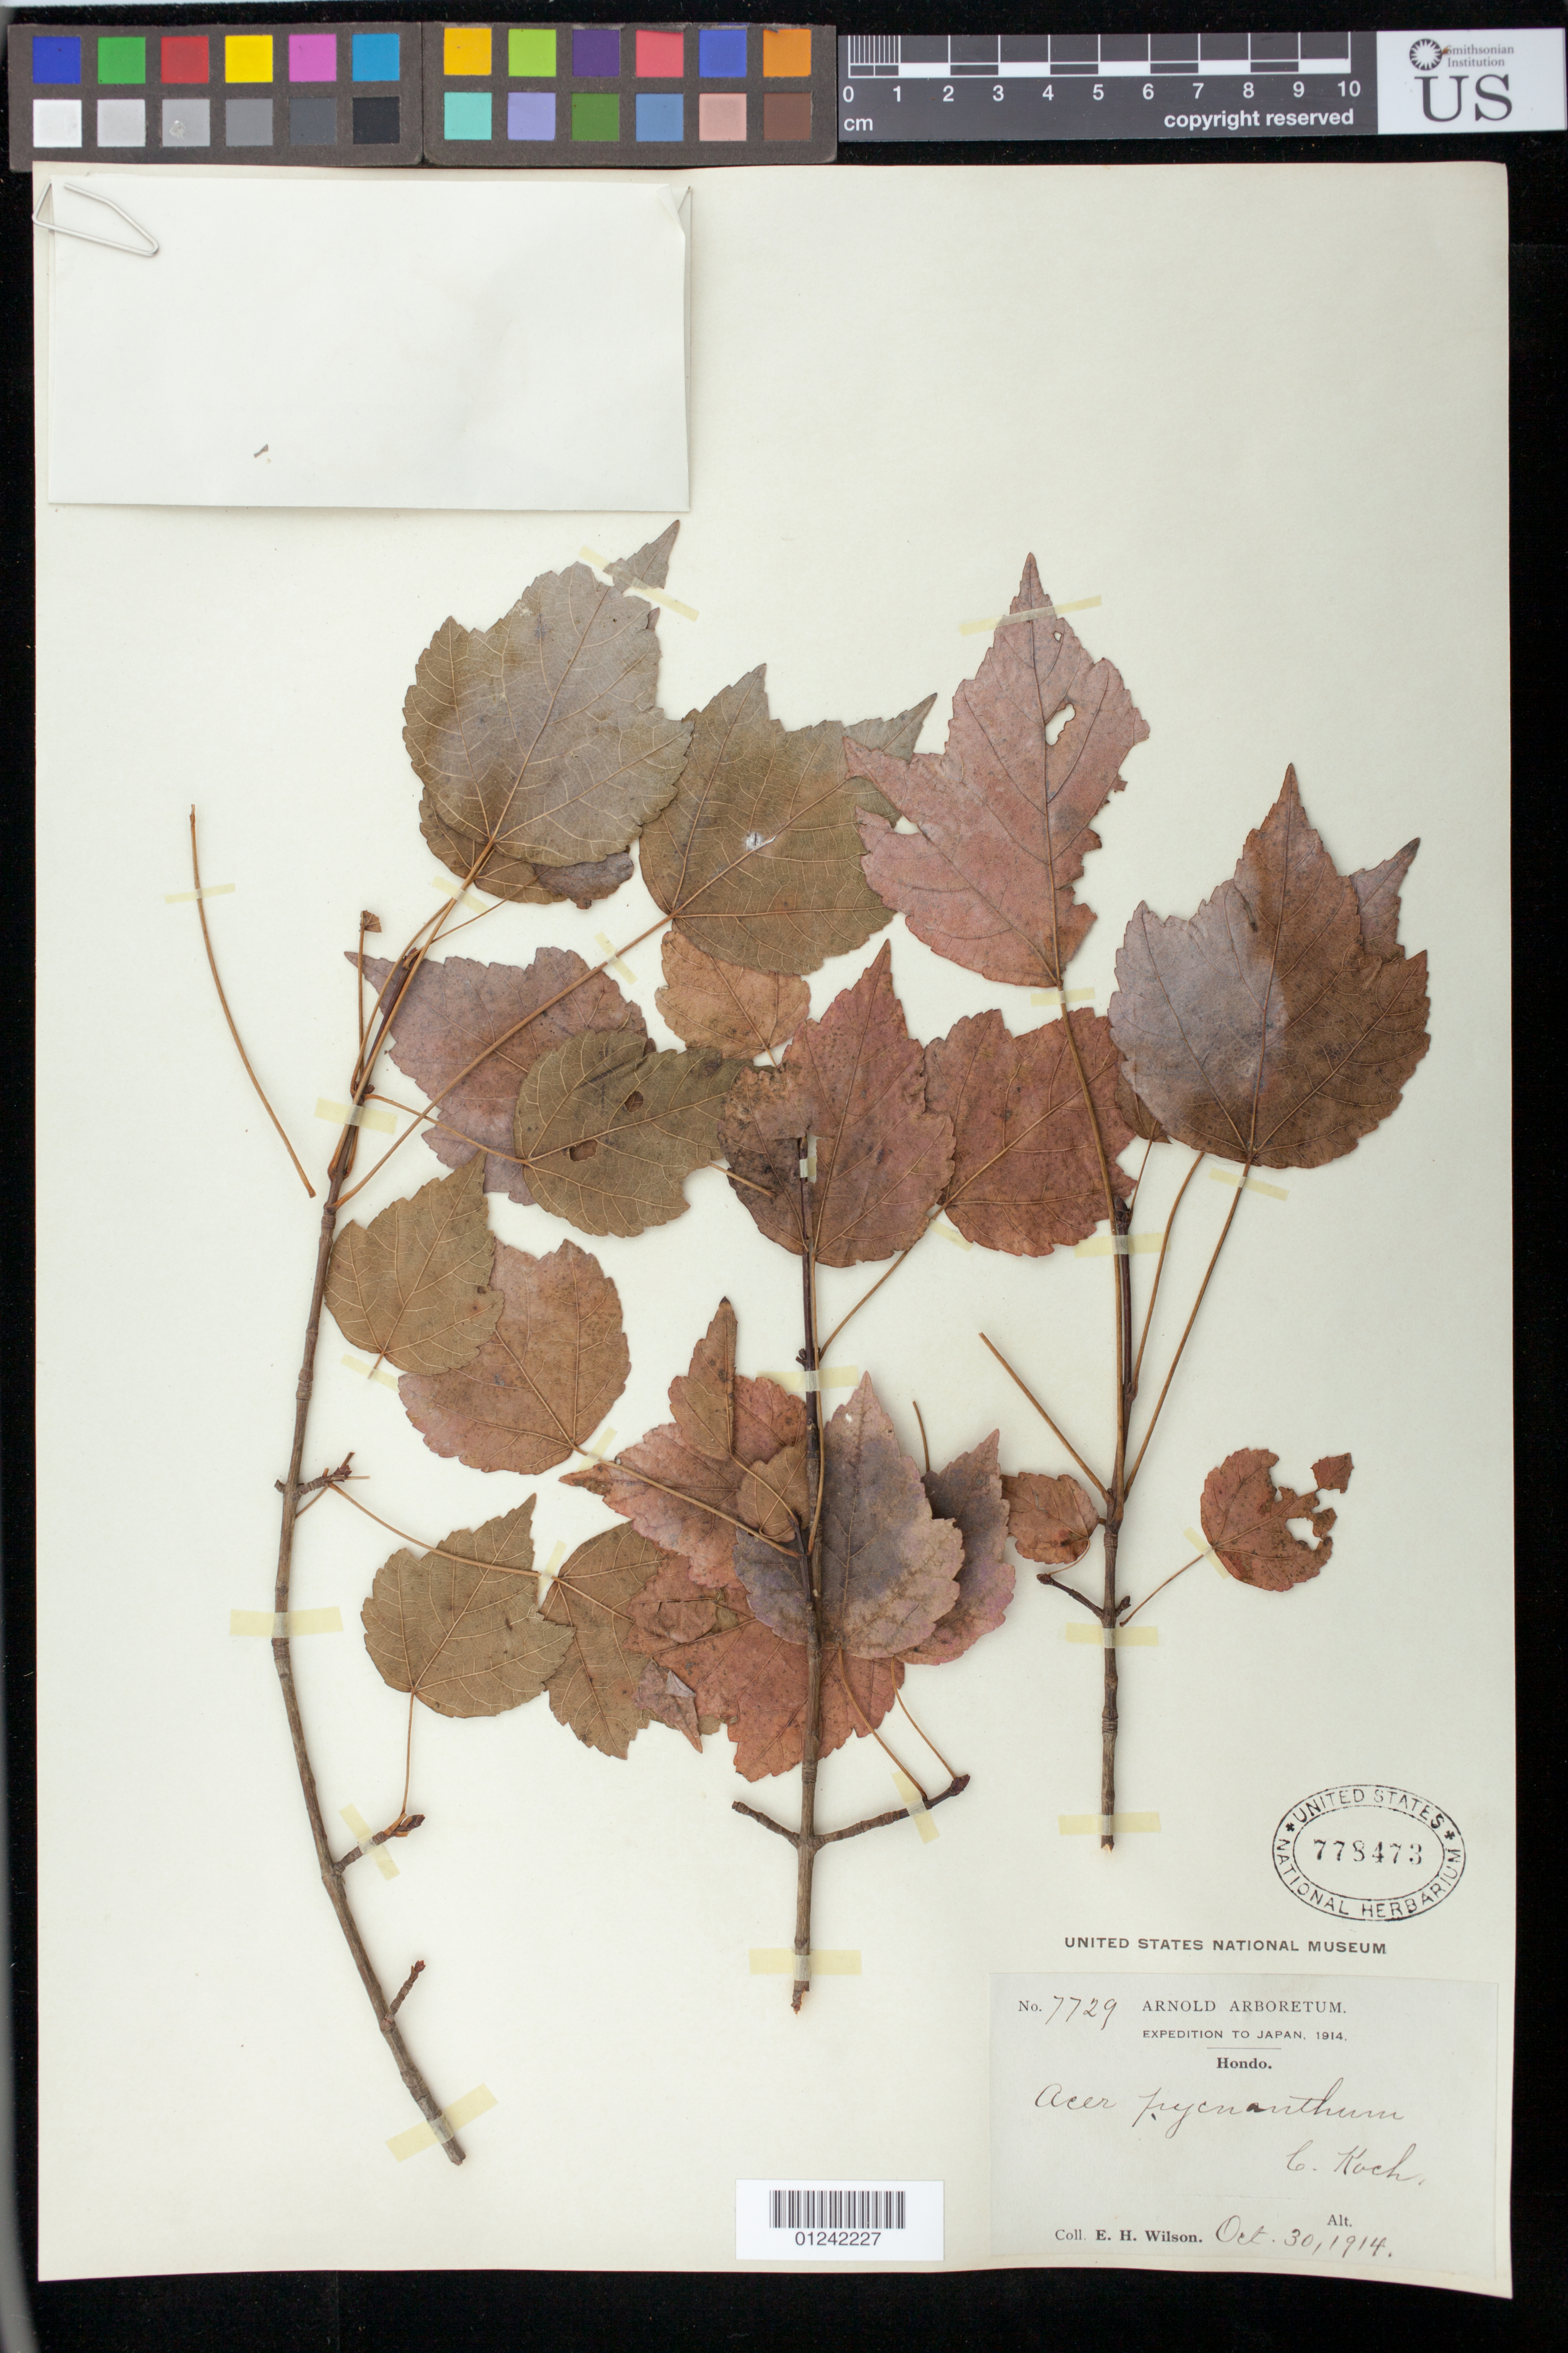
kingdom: Plantae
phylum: Tracheophyta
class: Magnoliopsida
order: Sapindales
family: Sapindaceae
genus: Acer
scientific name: Acer pycnanthum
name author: Koch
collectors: E. Wilson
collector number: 7729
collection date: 1914-10-30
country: Japan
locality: Hondo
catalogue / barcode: US 778473